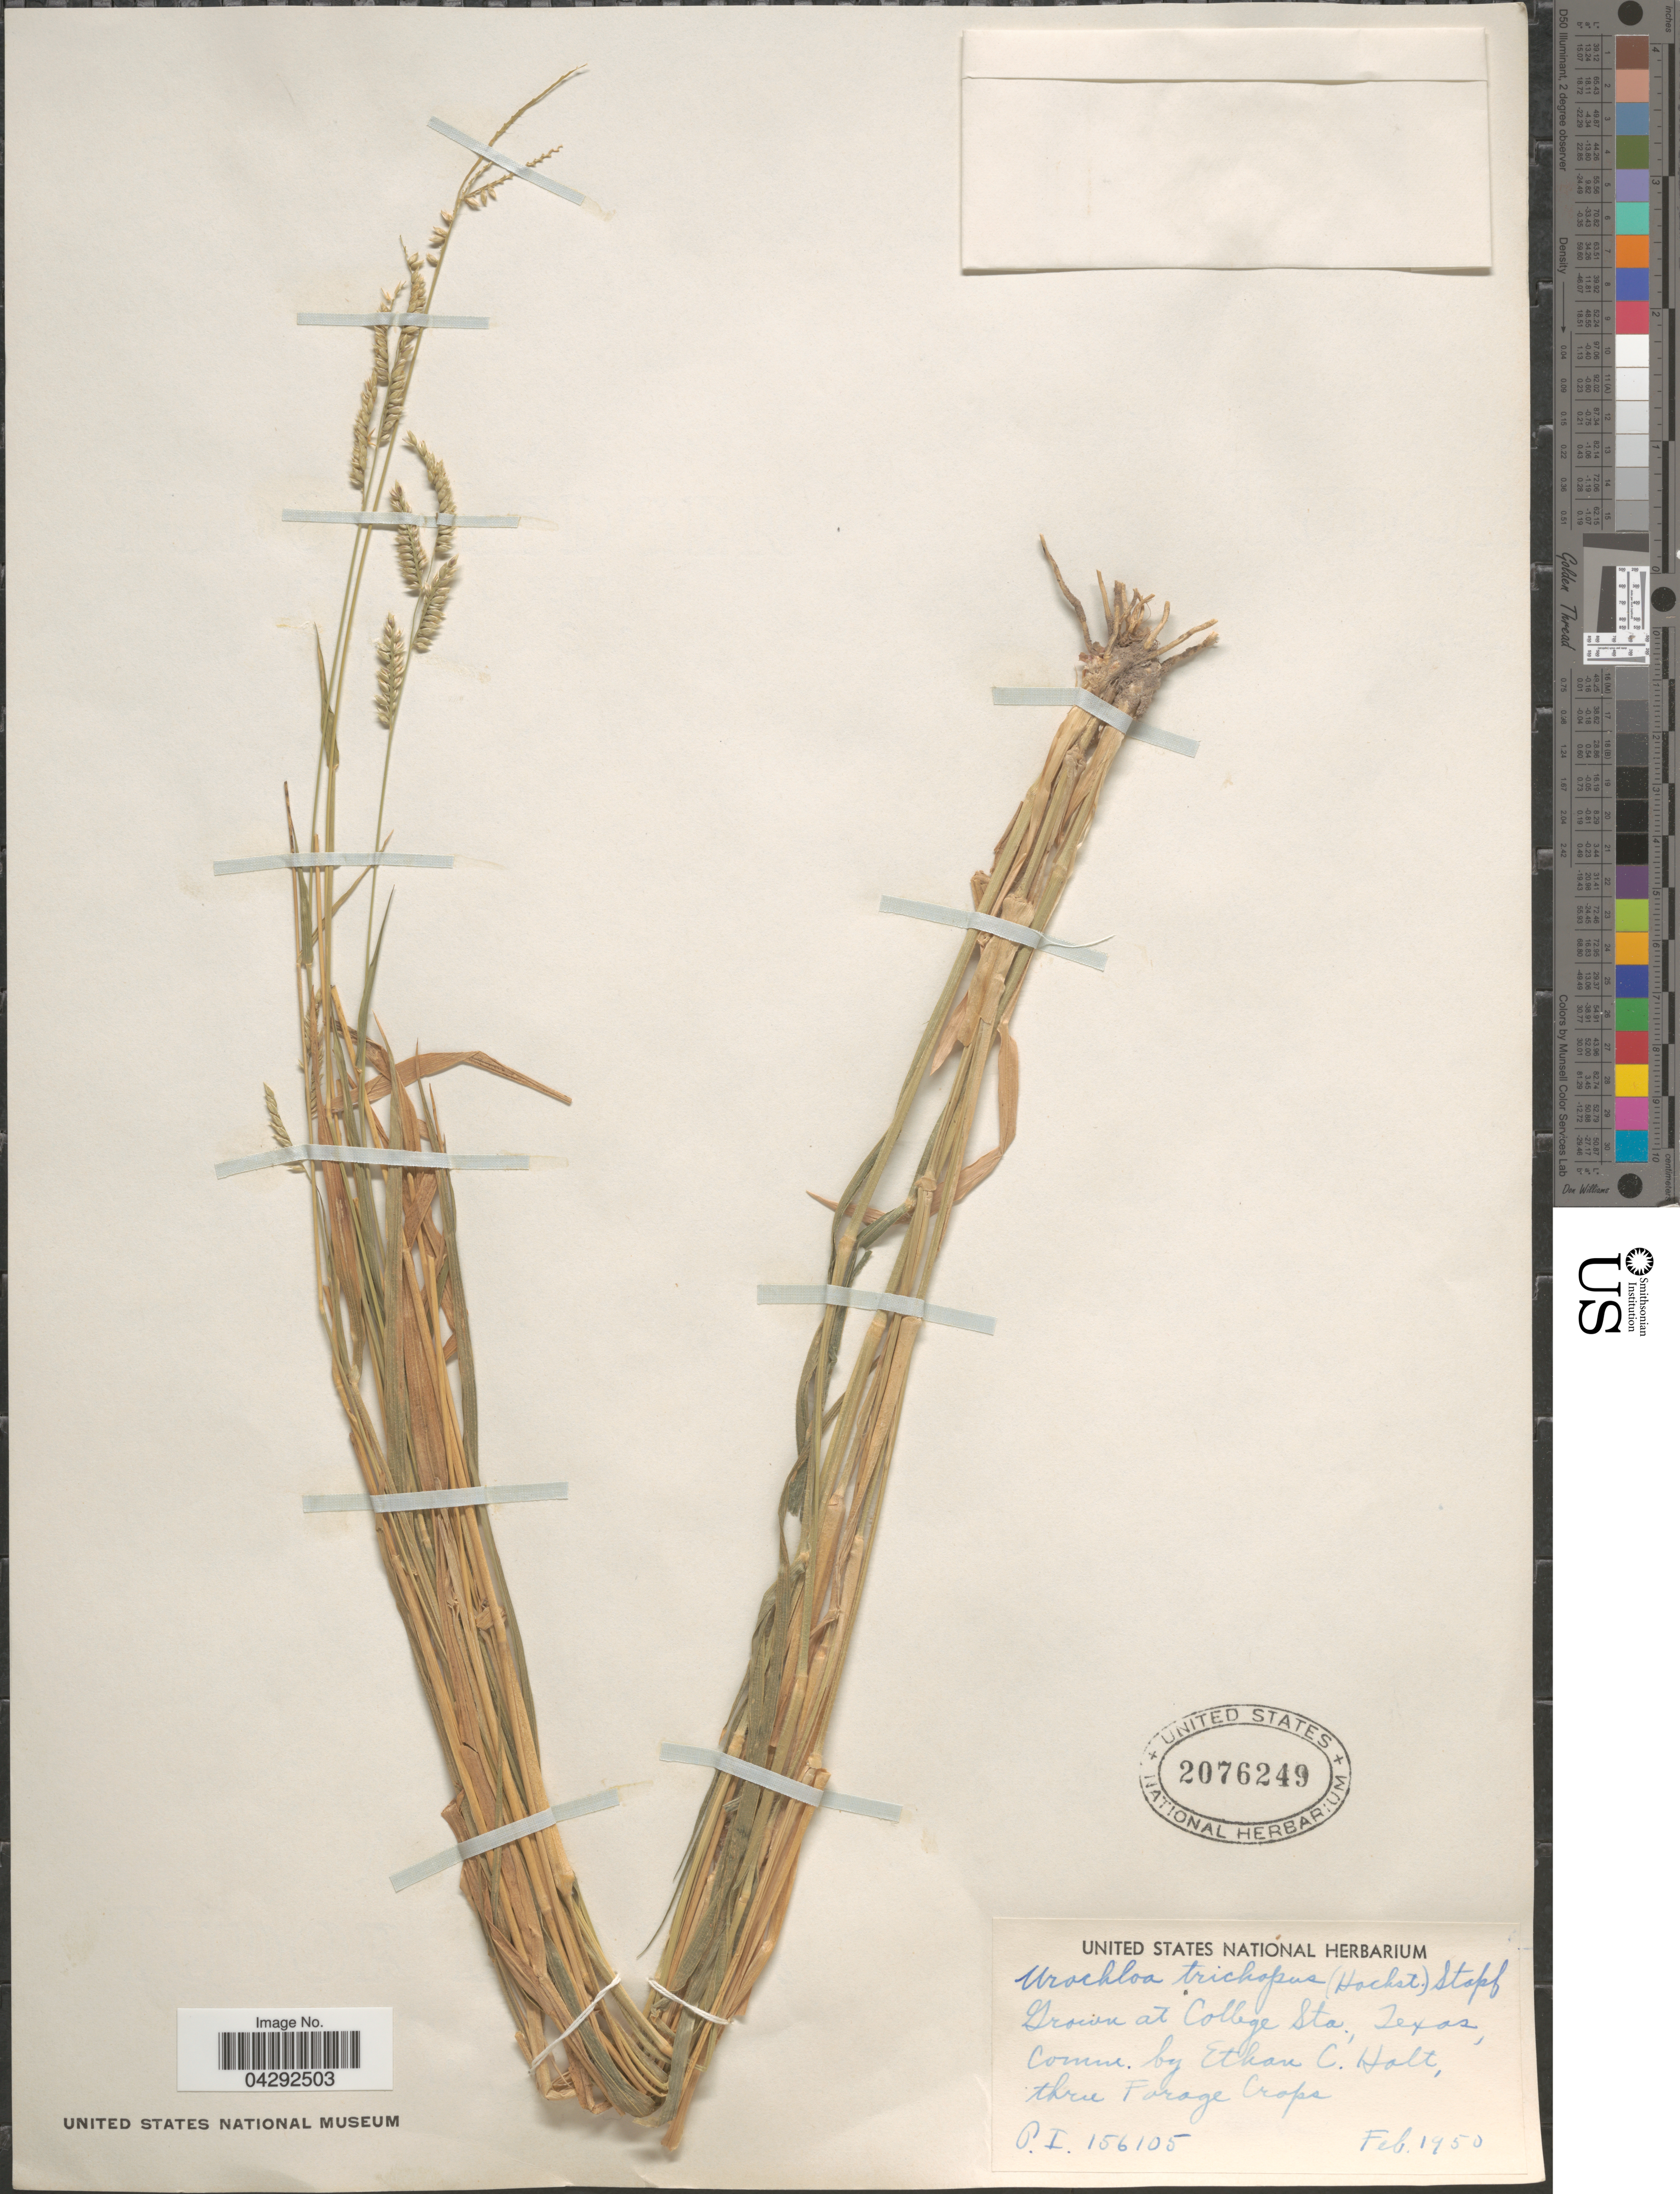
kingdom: Plantae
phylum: Tracheophyta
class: Liliopsida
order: Poales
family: Poaceae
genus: Urochloa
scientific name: Urochloa trichopus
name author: (Hochst.) Stapf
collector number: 156105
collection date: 1950-02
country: United States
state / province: Texas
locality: Grown at College Sta.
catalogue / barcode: US 2076249